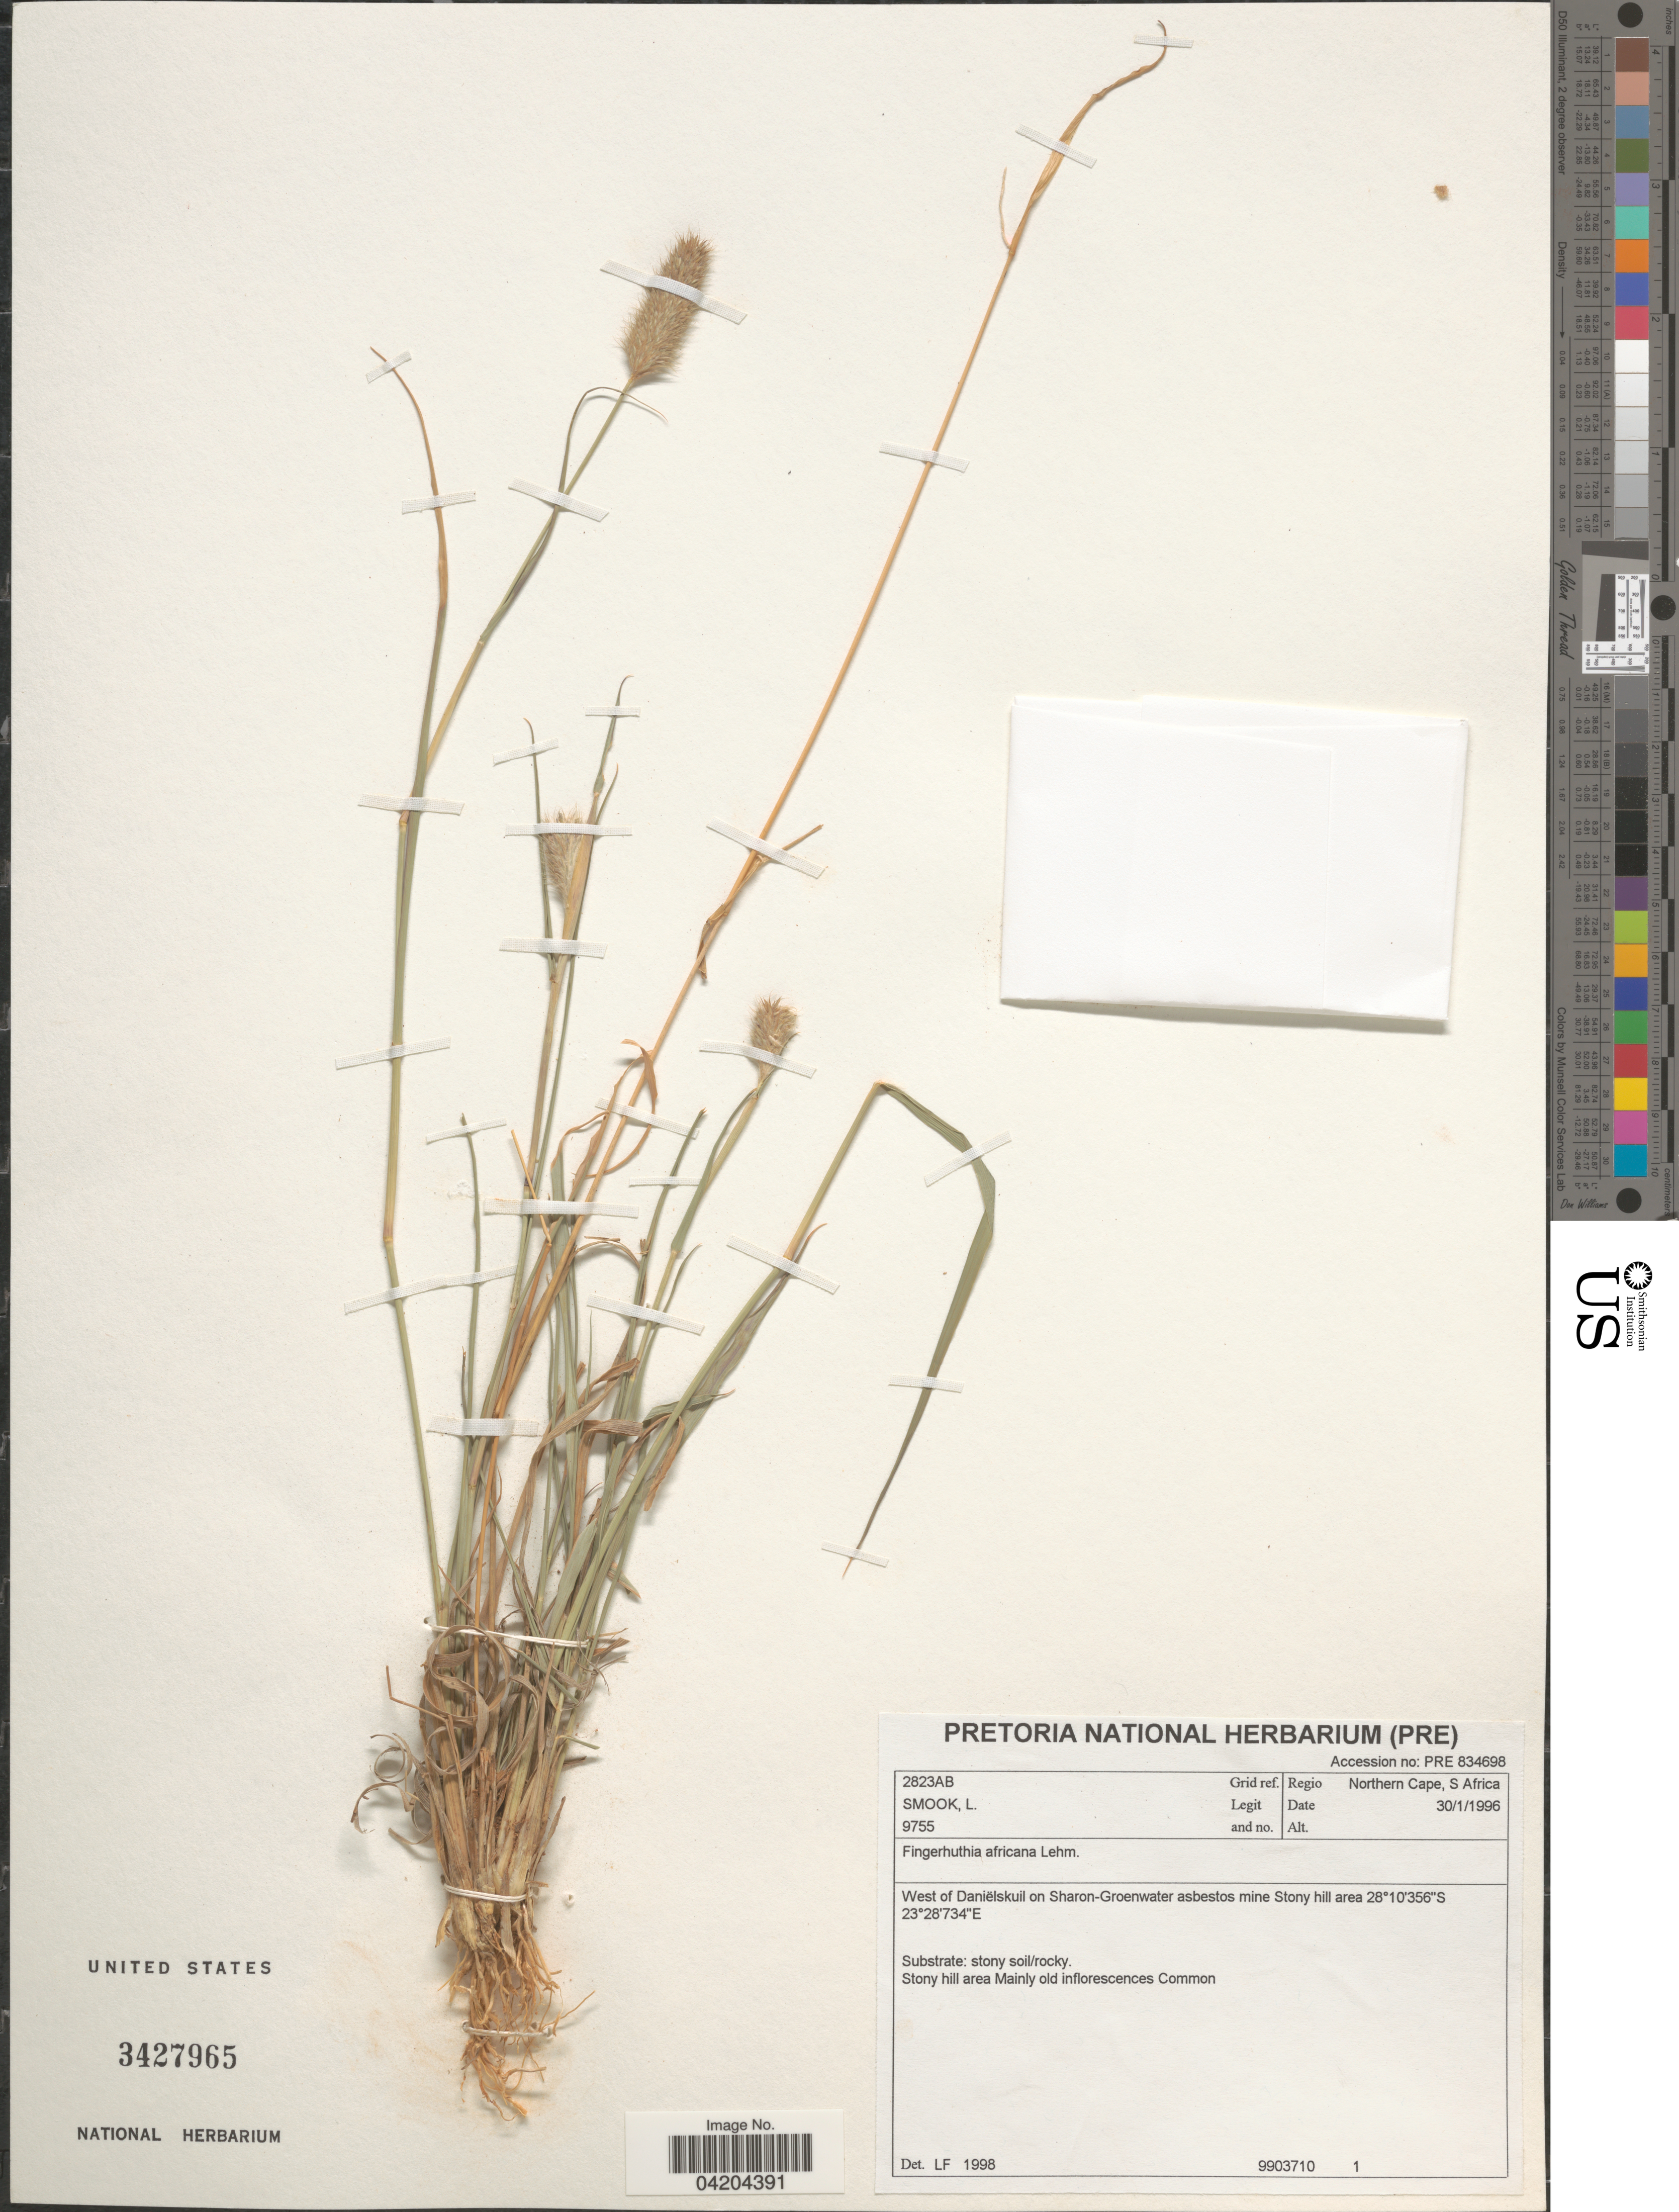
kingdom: Plantae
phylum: Tracheophyta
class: Liliopsida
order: Poales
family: Poaceae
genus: Fingerhuthia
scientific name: Fingerhuthia africana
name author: Nees ex Lehm.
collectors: L. Smook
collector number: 9755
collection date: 1996-01-30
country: South Africa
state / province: Northern Cape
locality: Grid ref. 2823AB. Regio Northern Cape. West of Daniëlskuil on Sharon-Groenwater asbestos mine Stony hill area.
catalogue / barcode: US 3427965